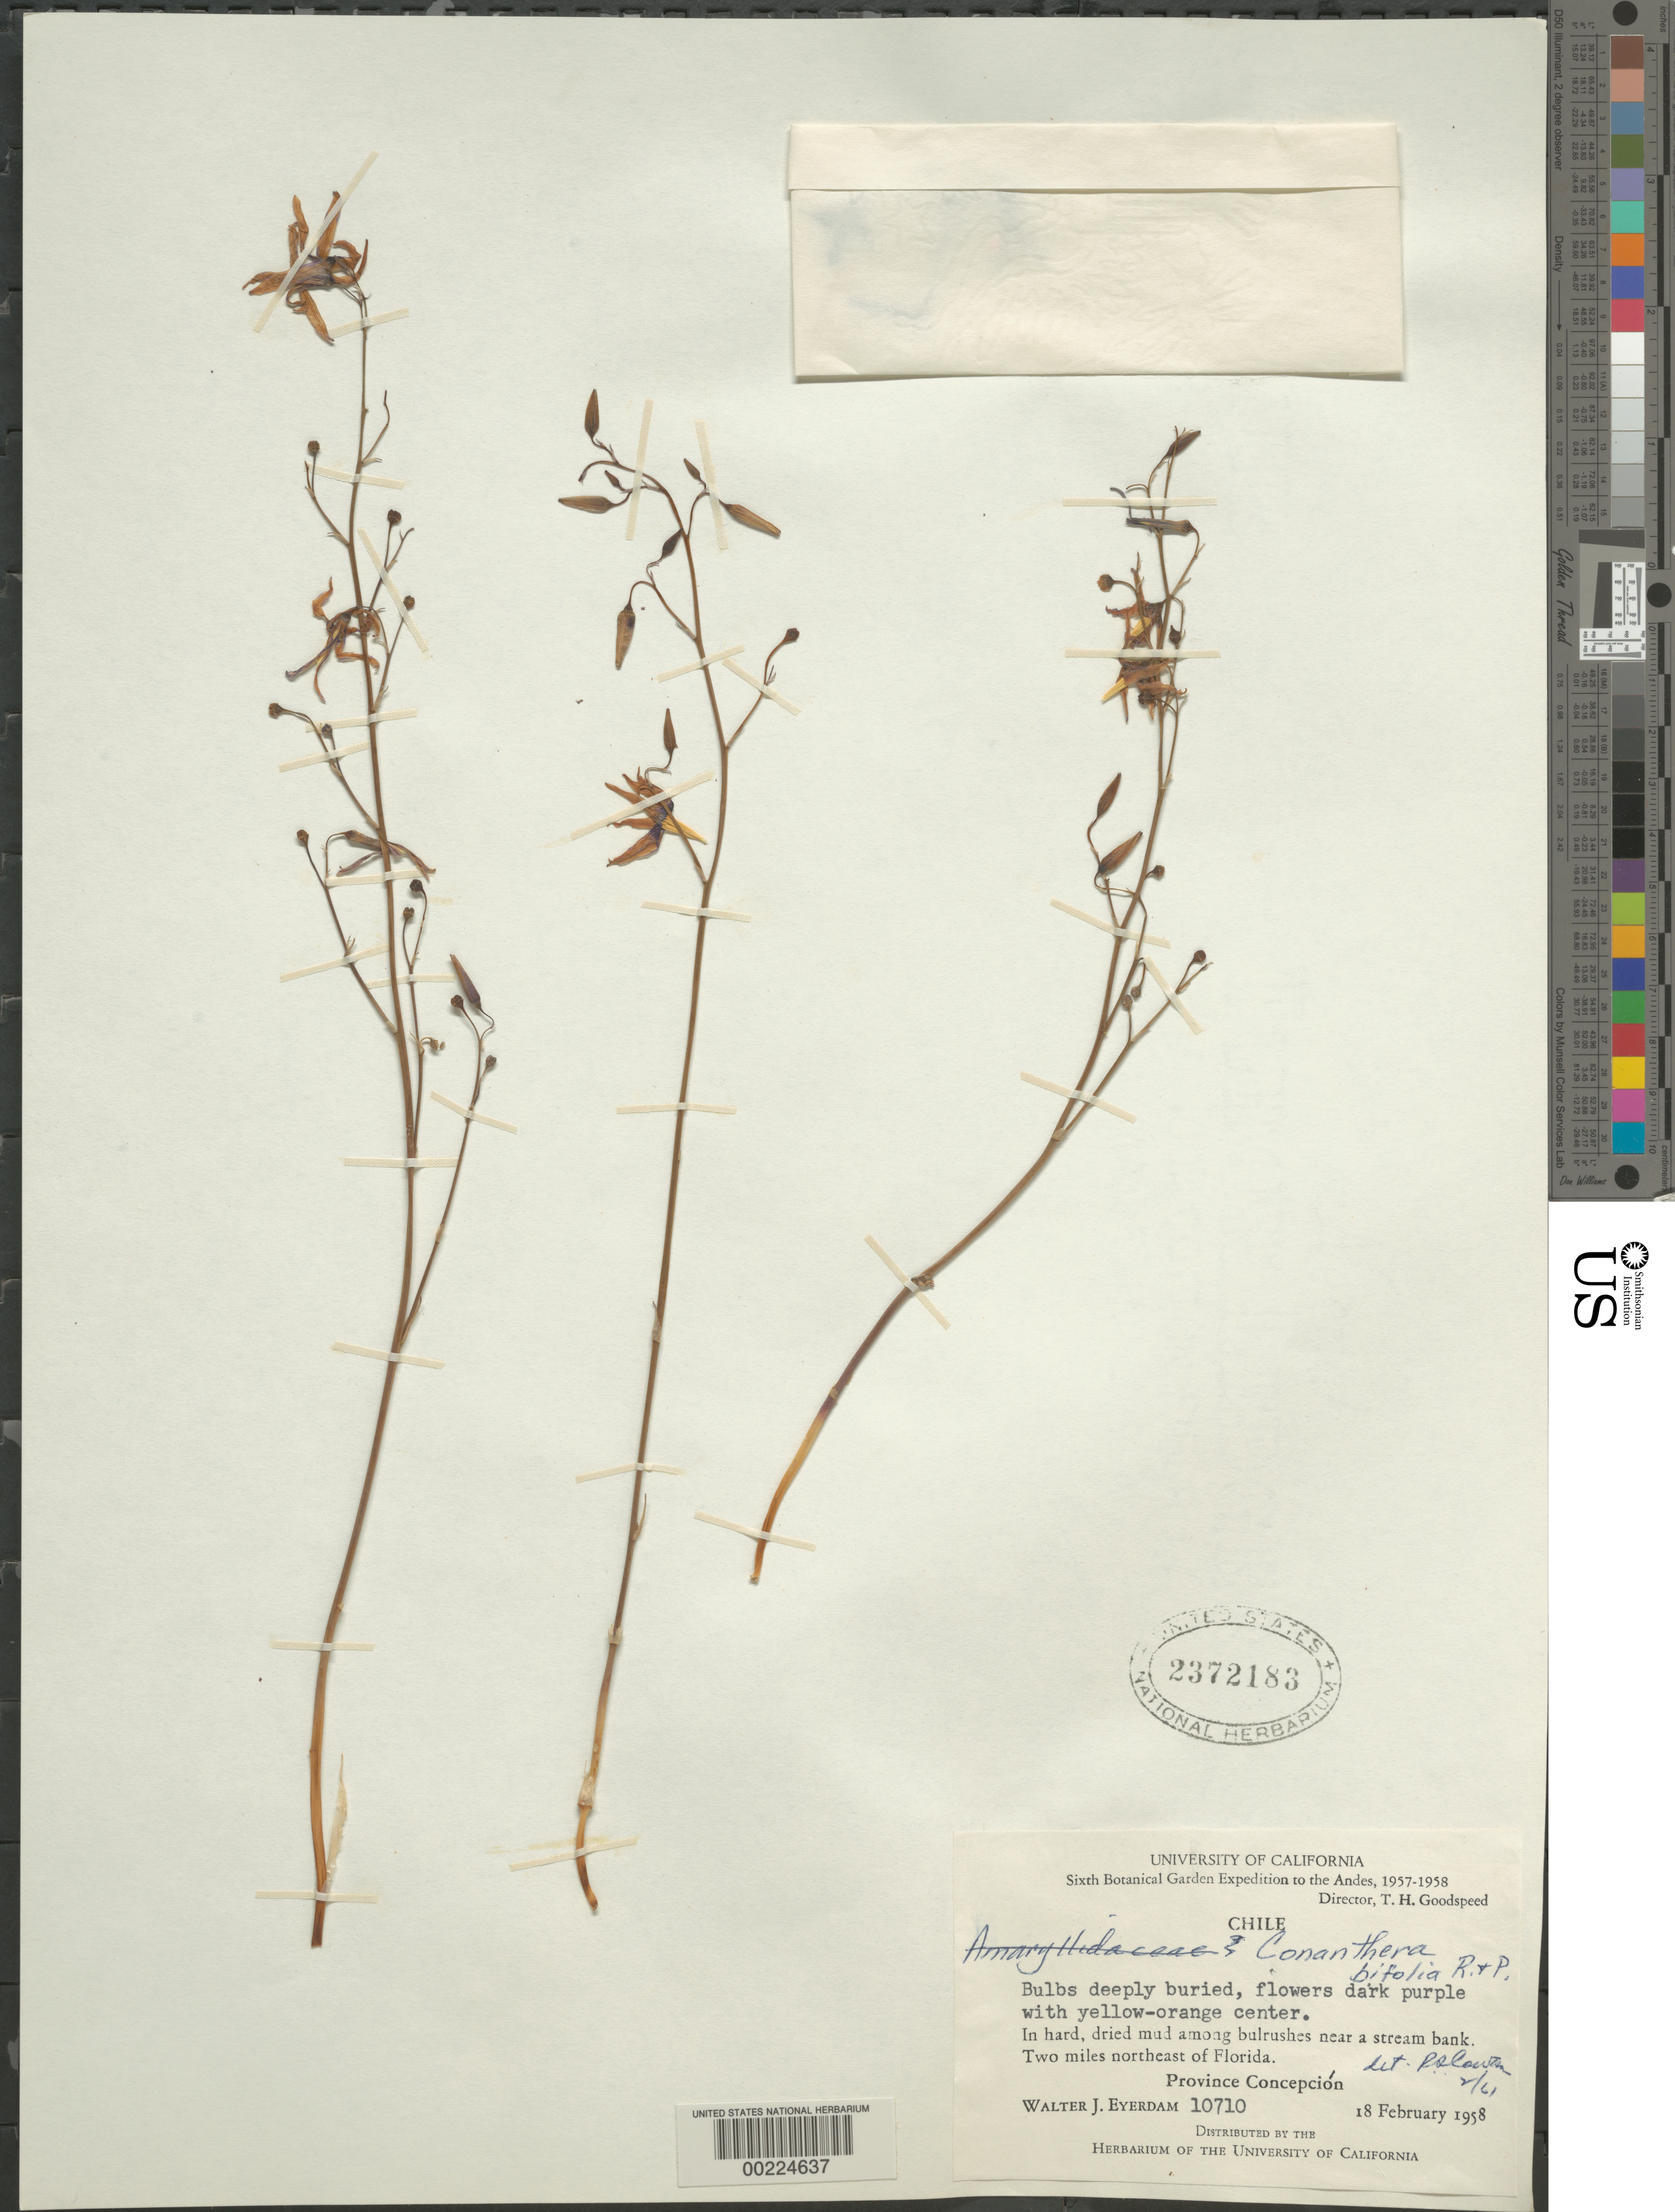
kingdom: Plantae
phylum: Tracheophyta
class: Liliopsida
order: Asparagales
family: Tecophilaeaceae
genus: Conanthera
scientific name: Conanthera bifolia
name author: Ruiz & Pav.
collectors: W. J. Eyerdam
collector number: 10710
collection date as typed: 18 Feb 1958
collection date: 1958-02-18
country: Chile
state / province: Bio-Bío (VIII)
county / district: Concepción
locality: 2 mi ne of florida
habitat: In hard, dried mud among bulrushes near a stream bank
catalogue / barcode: US 2372183